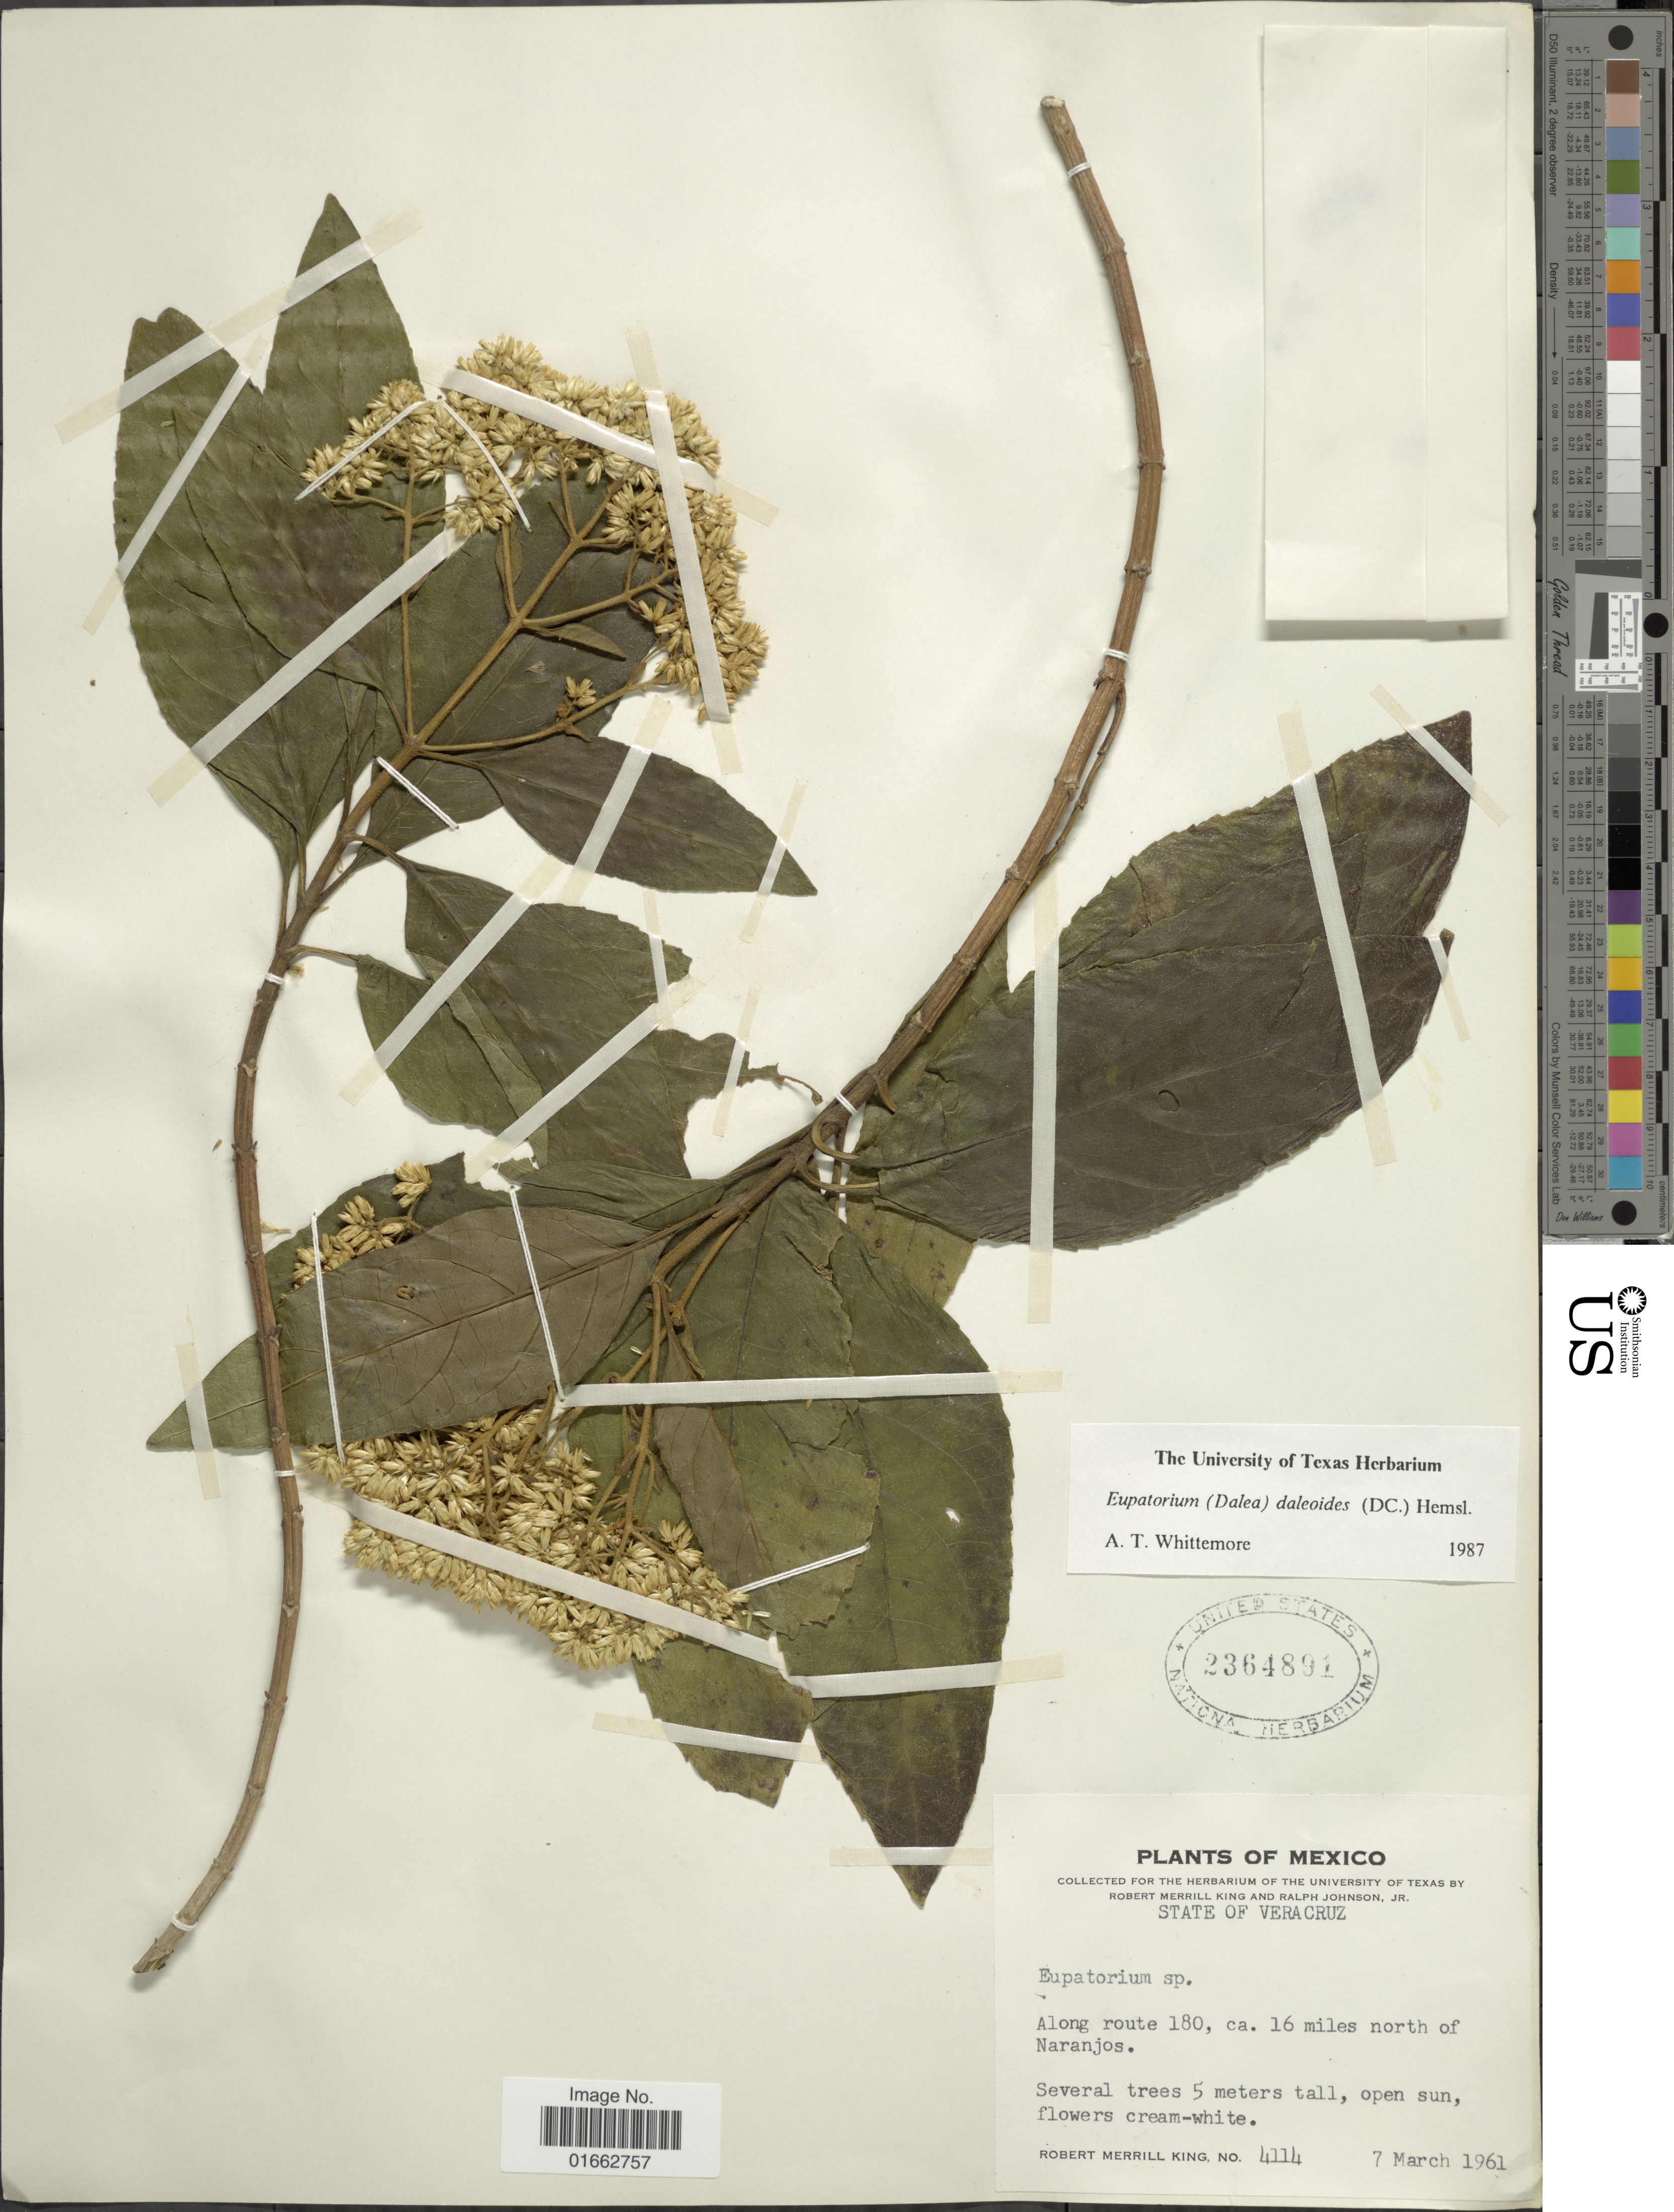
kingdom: Plantae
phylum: Tracheophyta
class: Magnoliopsida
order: Asterales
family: Asteraceae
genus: Critonia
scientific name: Critonia daleoides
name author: DC.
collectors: R. M. King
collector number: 4114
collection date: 1961-03-07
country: Mexico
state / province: Veracruz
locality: Veracruz, Along route 180, ca. 16 miles north of Naranjos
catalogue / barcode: US 2364891